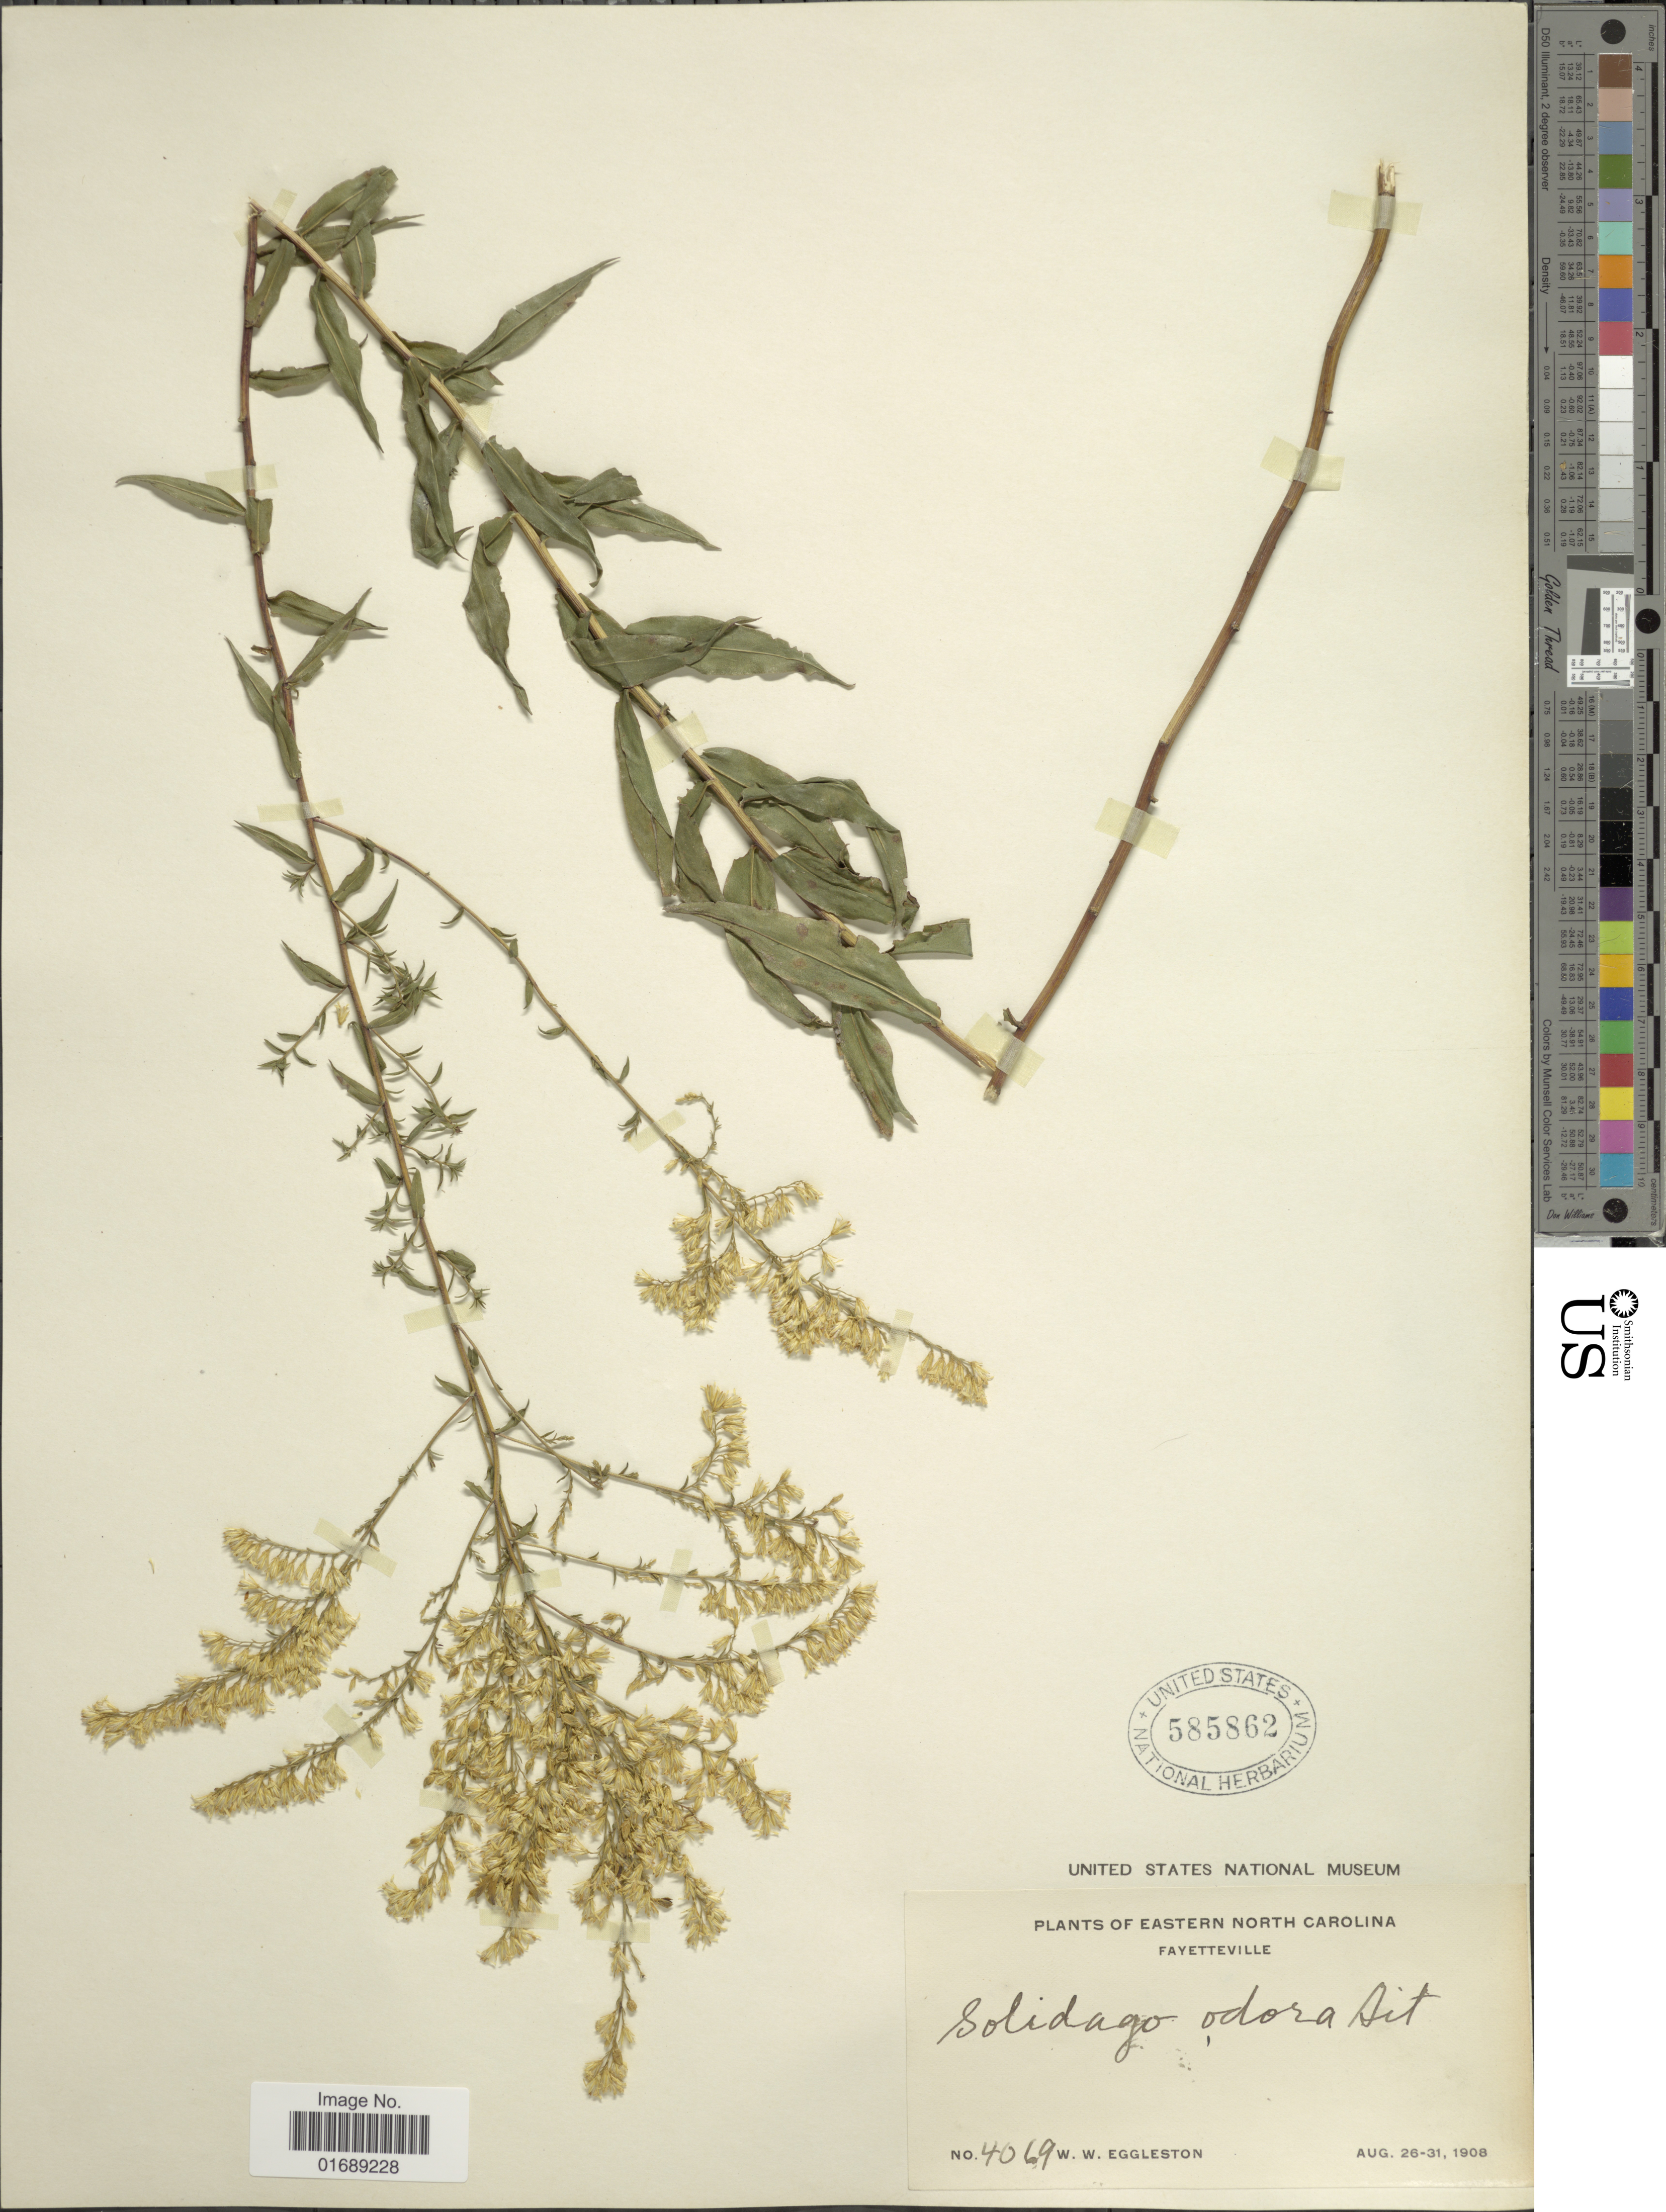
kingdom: Plantae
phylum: Tracheophyta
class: Magnoliopsida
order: Asterales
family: Asteraceae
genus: Solidago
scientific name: Solidago odora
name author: Aiton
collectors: W. W. Eggleston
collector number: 4069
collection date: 1908-08-26/1908-08-31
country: United States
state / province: North Carolina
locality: Eastern North Carolina, Fayetteville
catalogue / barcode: US 585862